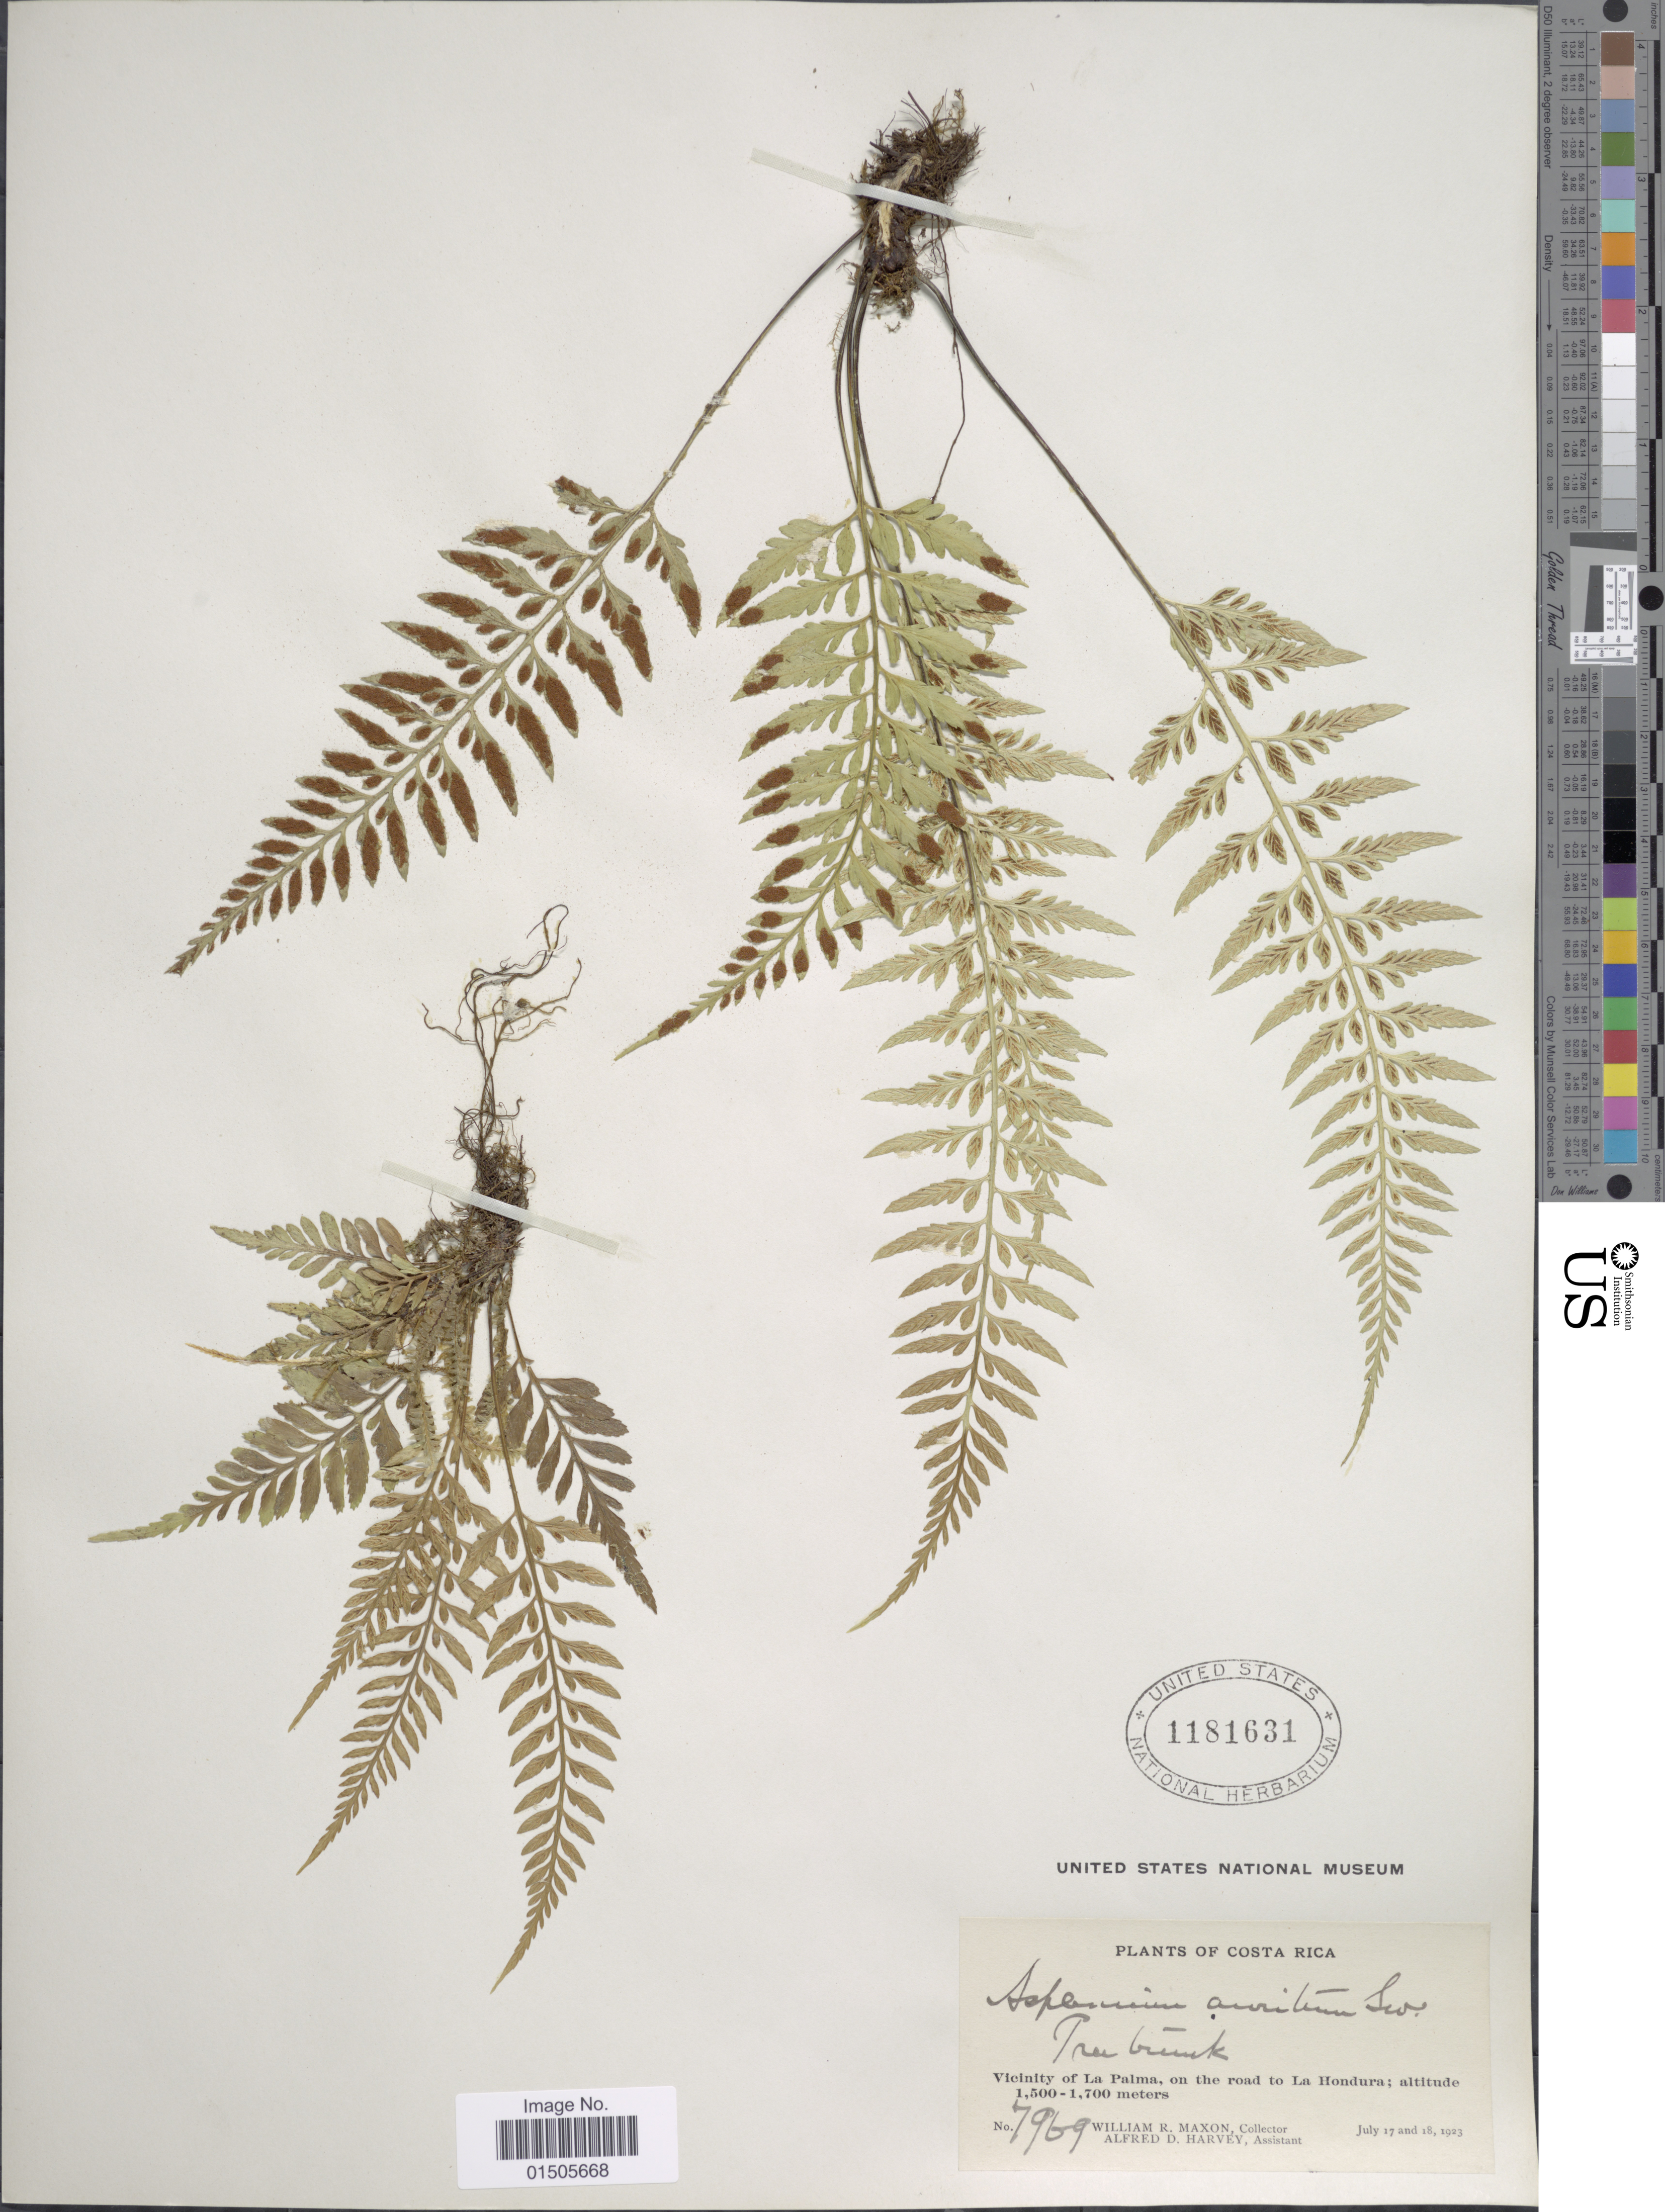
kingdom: Plantae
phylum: Tracheophyta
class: Polypodiopsida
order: Polypodiales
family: Aspleniaceae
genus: Asplenium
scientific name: Asplenium auritum var. intermedium ined.?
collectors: W. R. Maxon & A. D. Harvey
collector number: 7969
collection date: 1923-07-17/1923-07-18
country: Costa Rica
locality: Vicinity of La Palma, on the road to La Hondura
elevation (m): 1500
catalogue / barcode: US 1181631